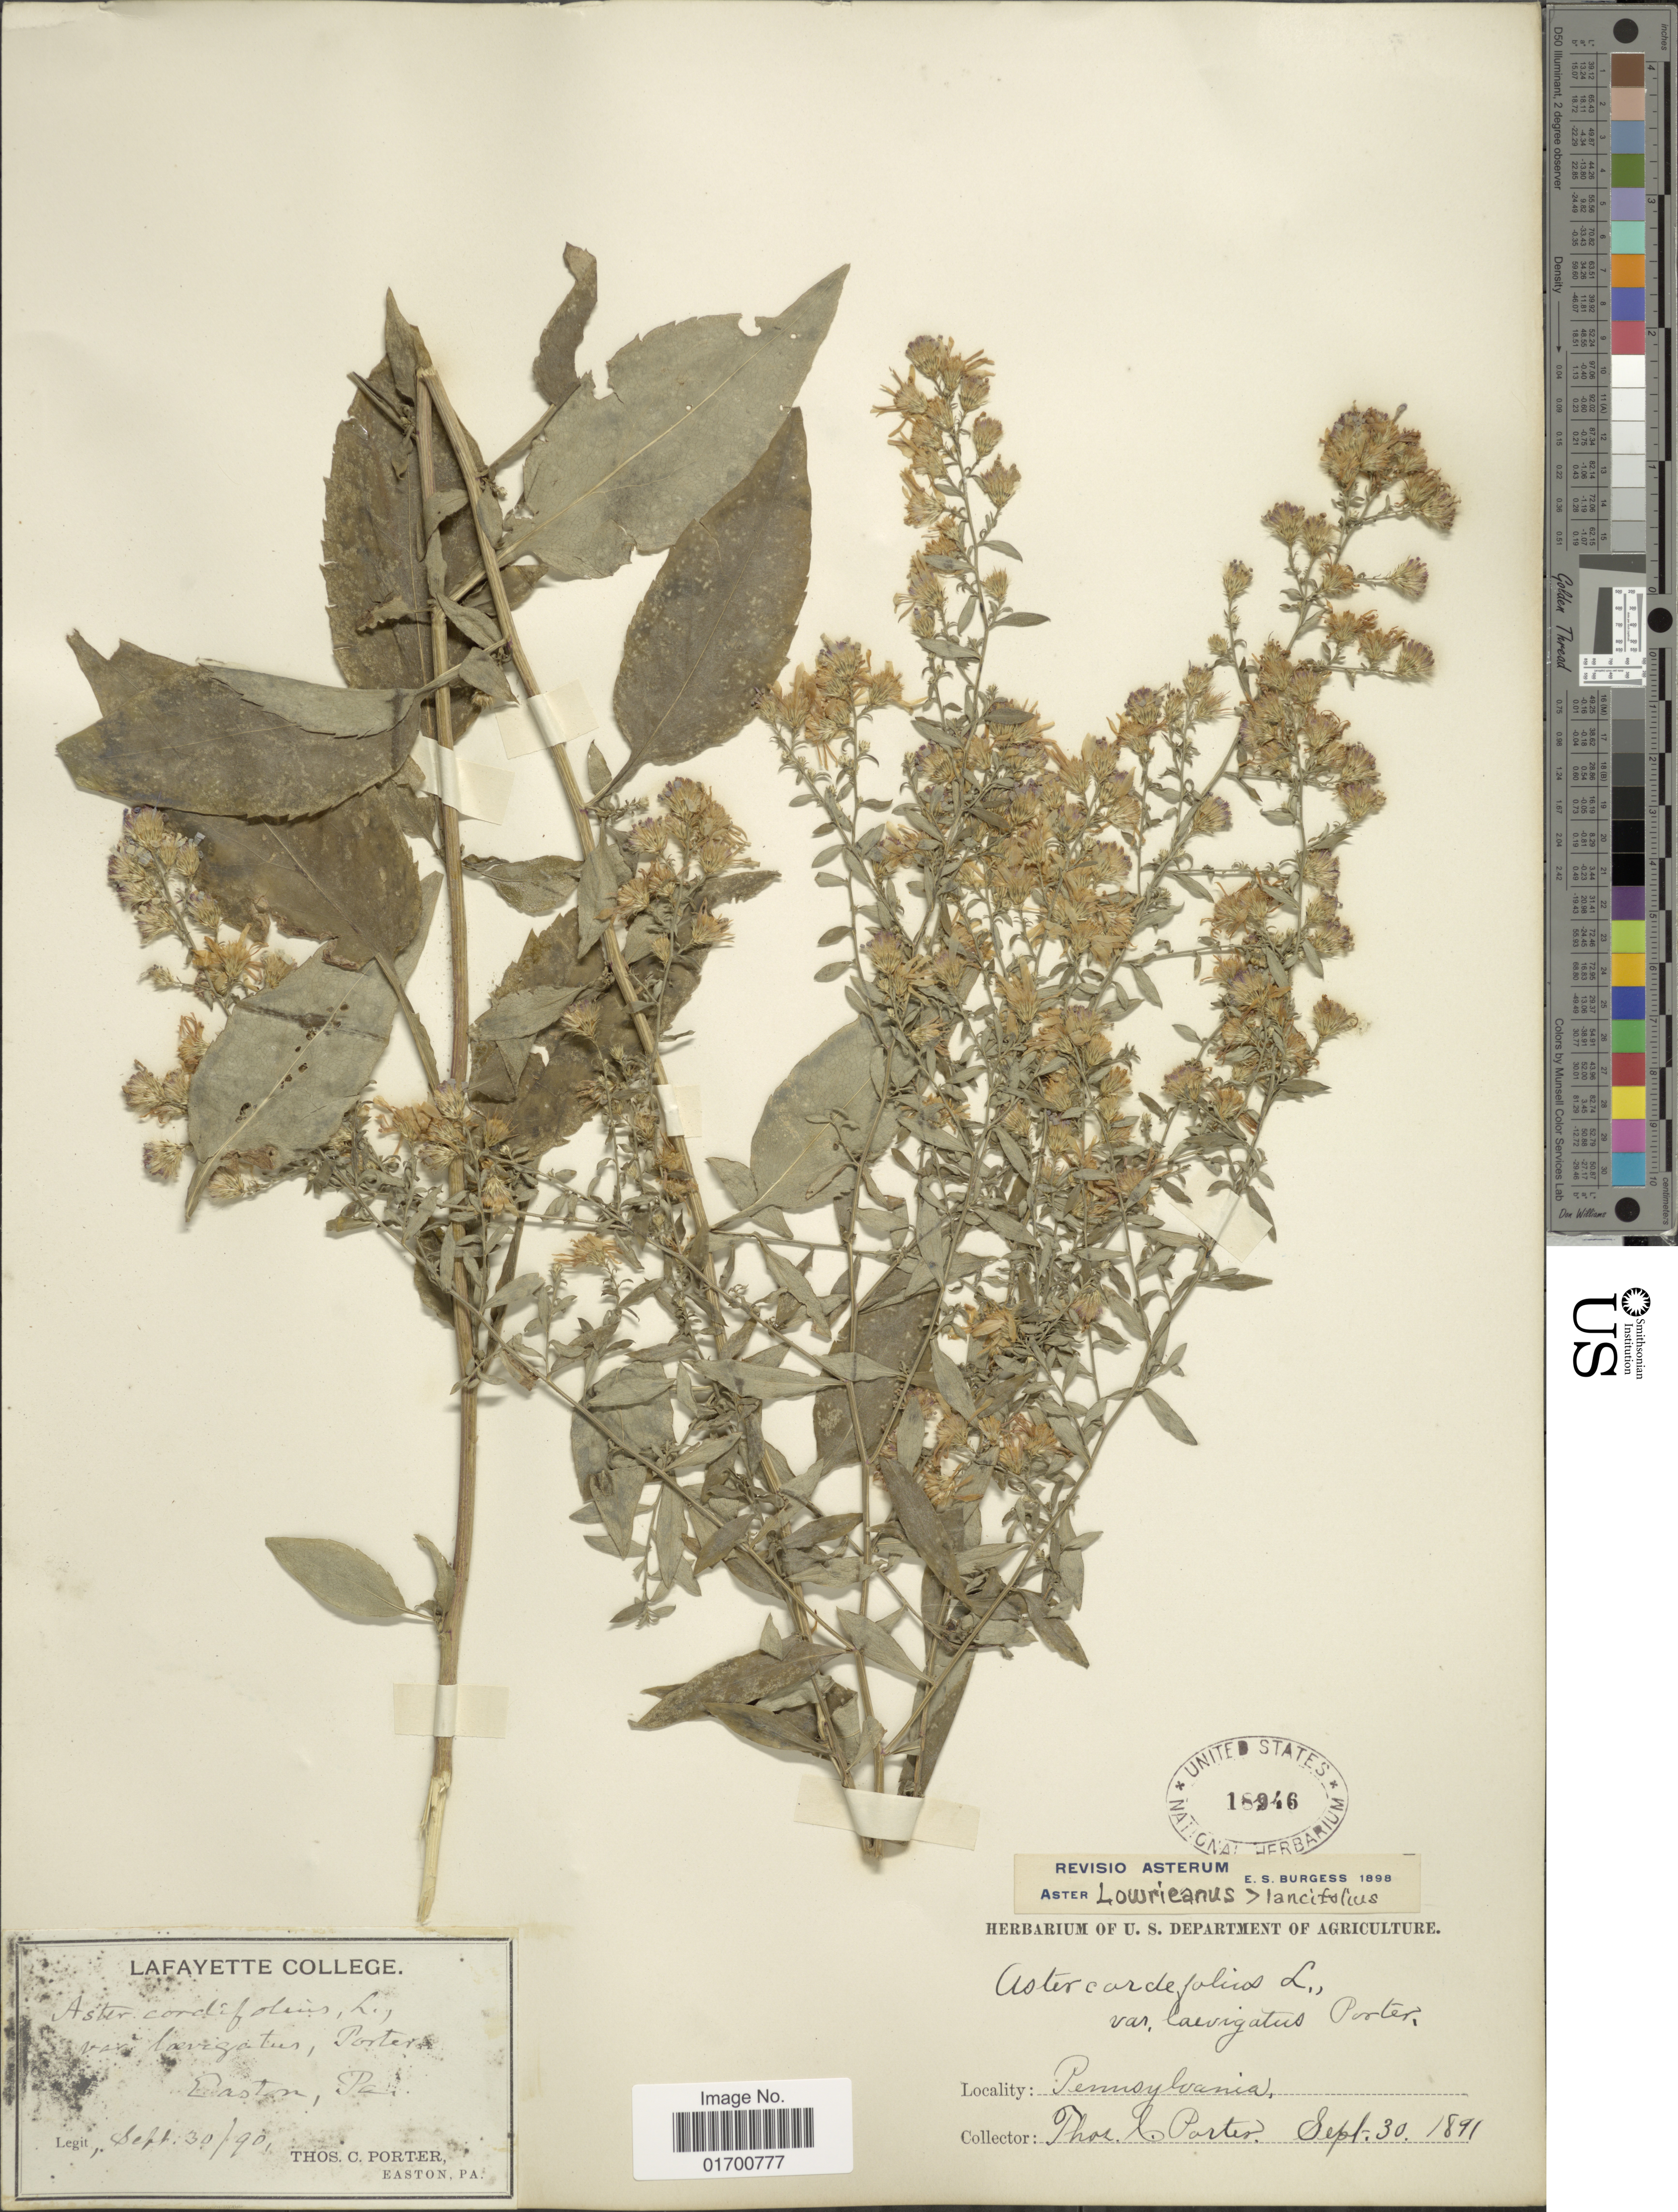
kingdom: Plantae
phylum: Tracheophyta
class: Magnoliopsida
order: Asterales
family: Asteraceae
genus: Symphyotrichum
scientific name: Symphyotrichum lowrieanum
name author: (Porter) G.L. Nesom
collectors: T. C. Porter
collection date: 1891-09-30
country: United States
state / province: Pennsylvania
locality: Easton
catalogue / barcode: US 18946